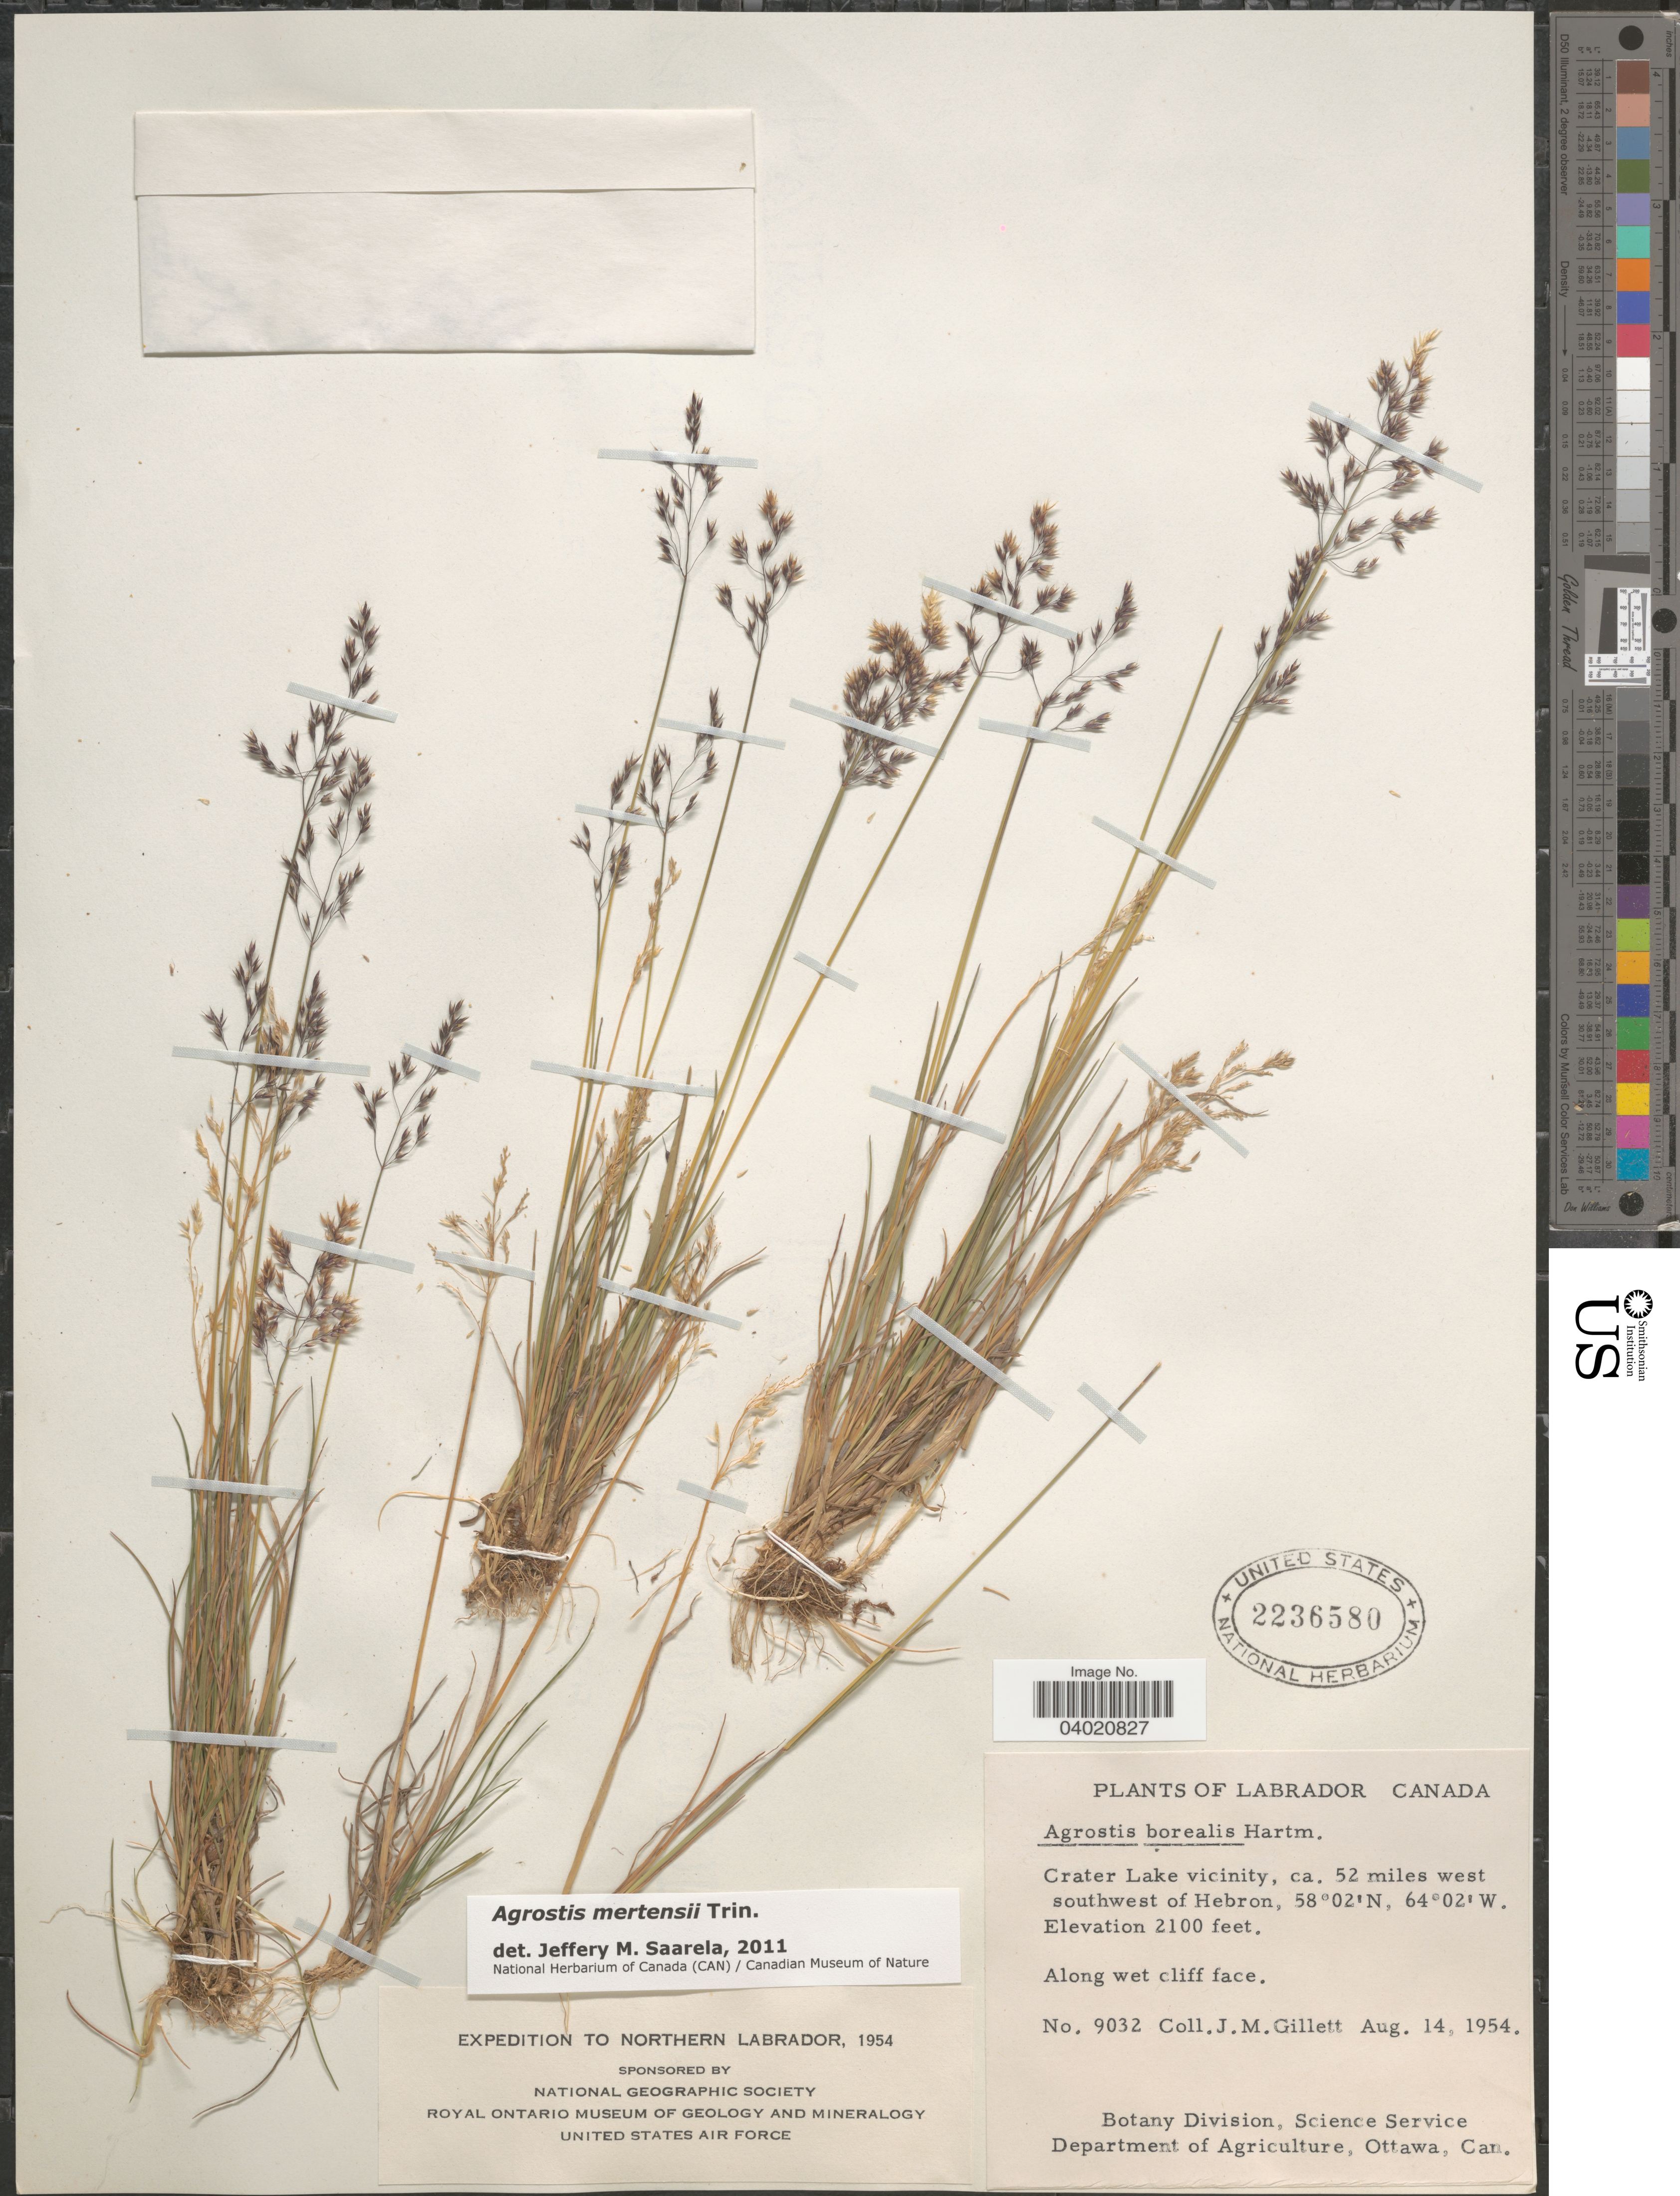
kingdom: Plantae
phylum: Tracheophyta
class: Liliopsida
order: Poales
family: Poaceae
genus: Agrostis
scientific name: Agrostis mertensii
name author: Trin.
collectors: J. M. Gillett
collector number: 9032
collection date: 1954-08-14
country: Canada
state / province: Newfoundland and Labrador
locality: Labrador. Crater Lake vicinity, ca. 52 miles west southwest of Hebron.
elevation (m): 640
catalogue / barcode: US 2236580